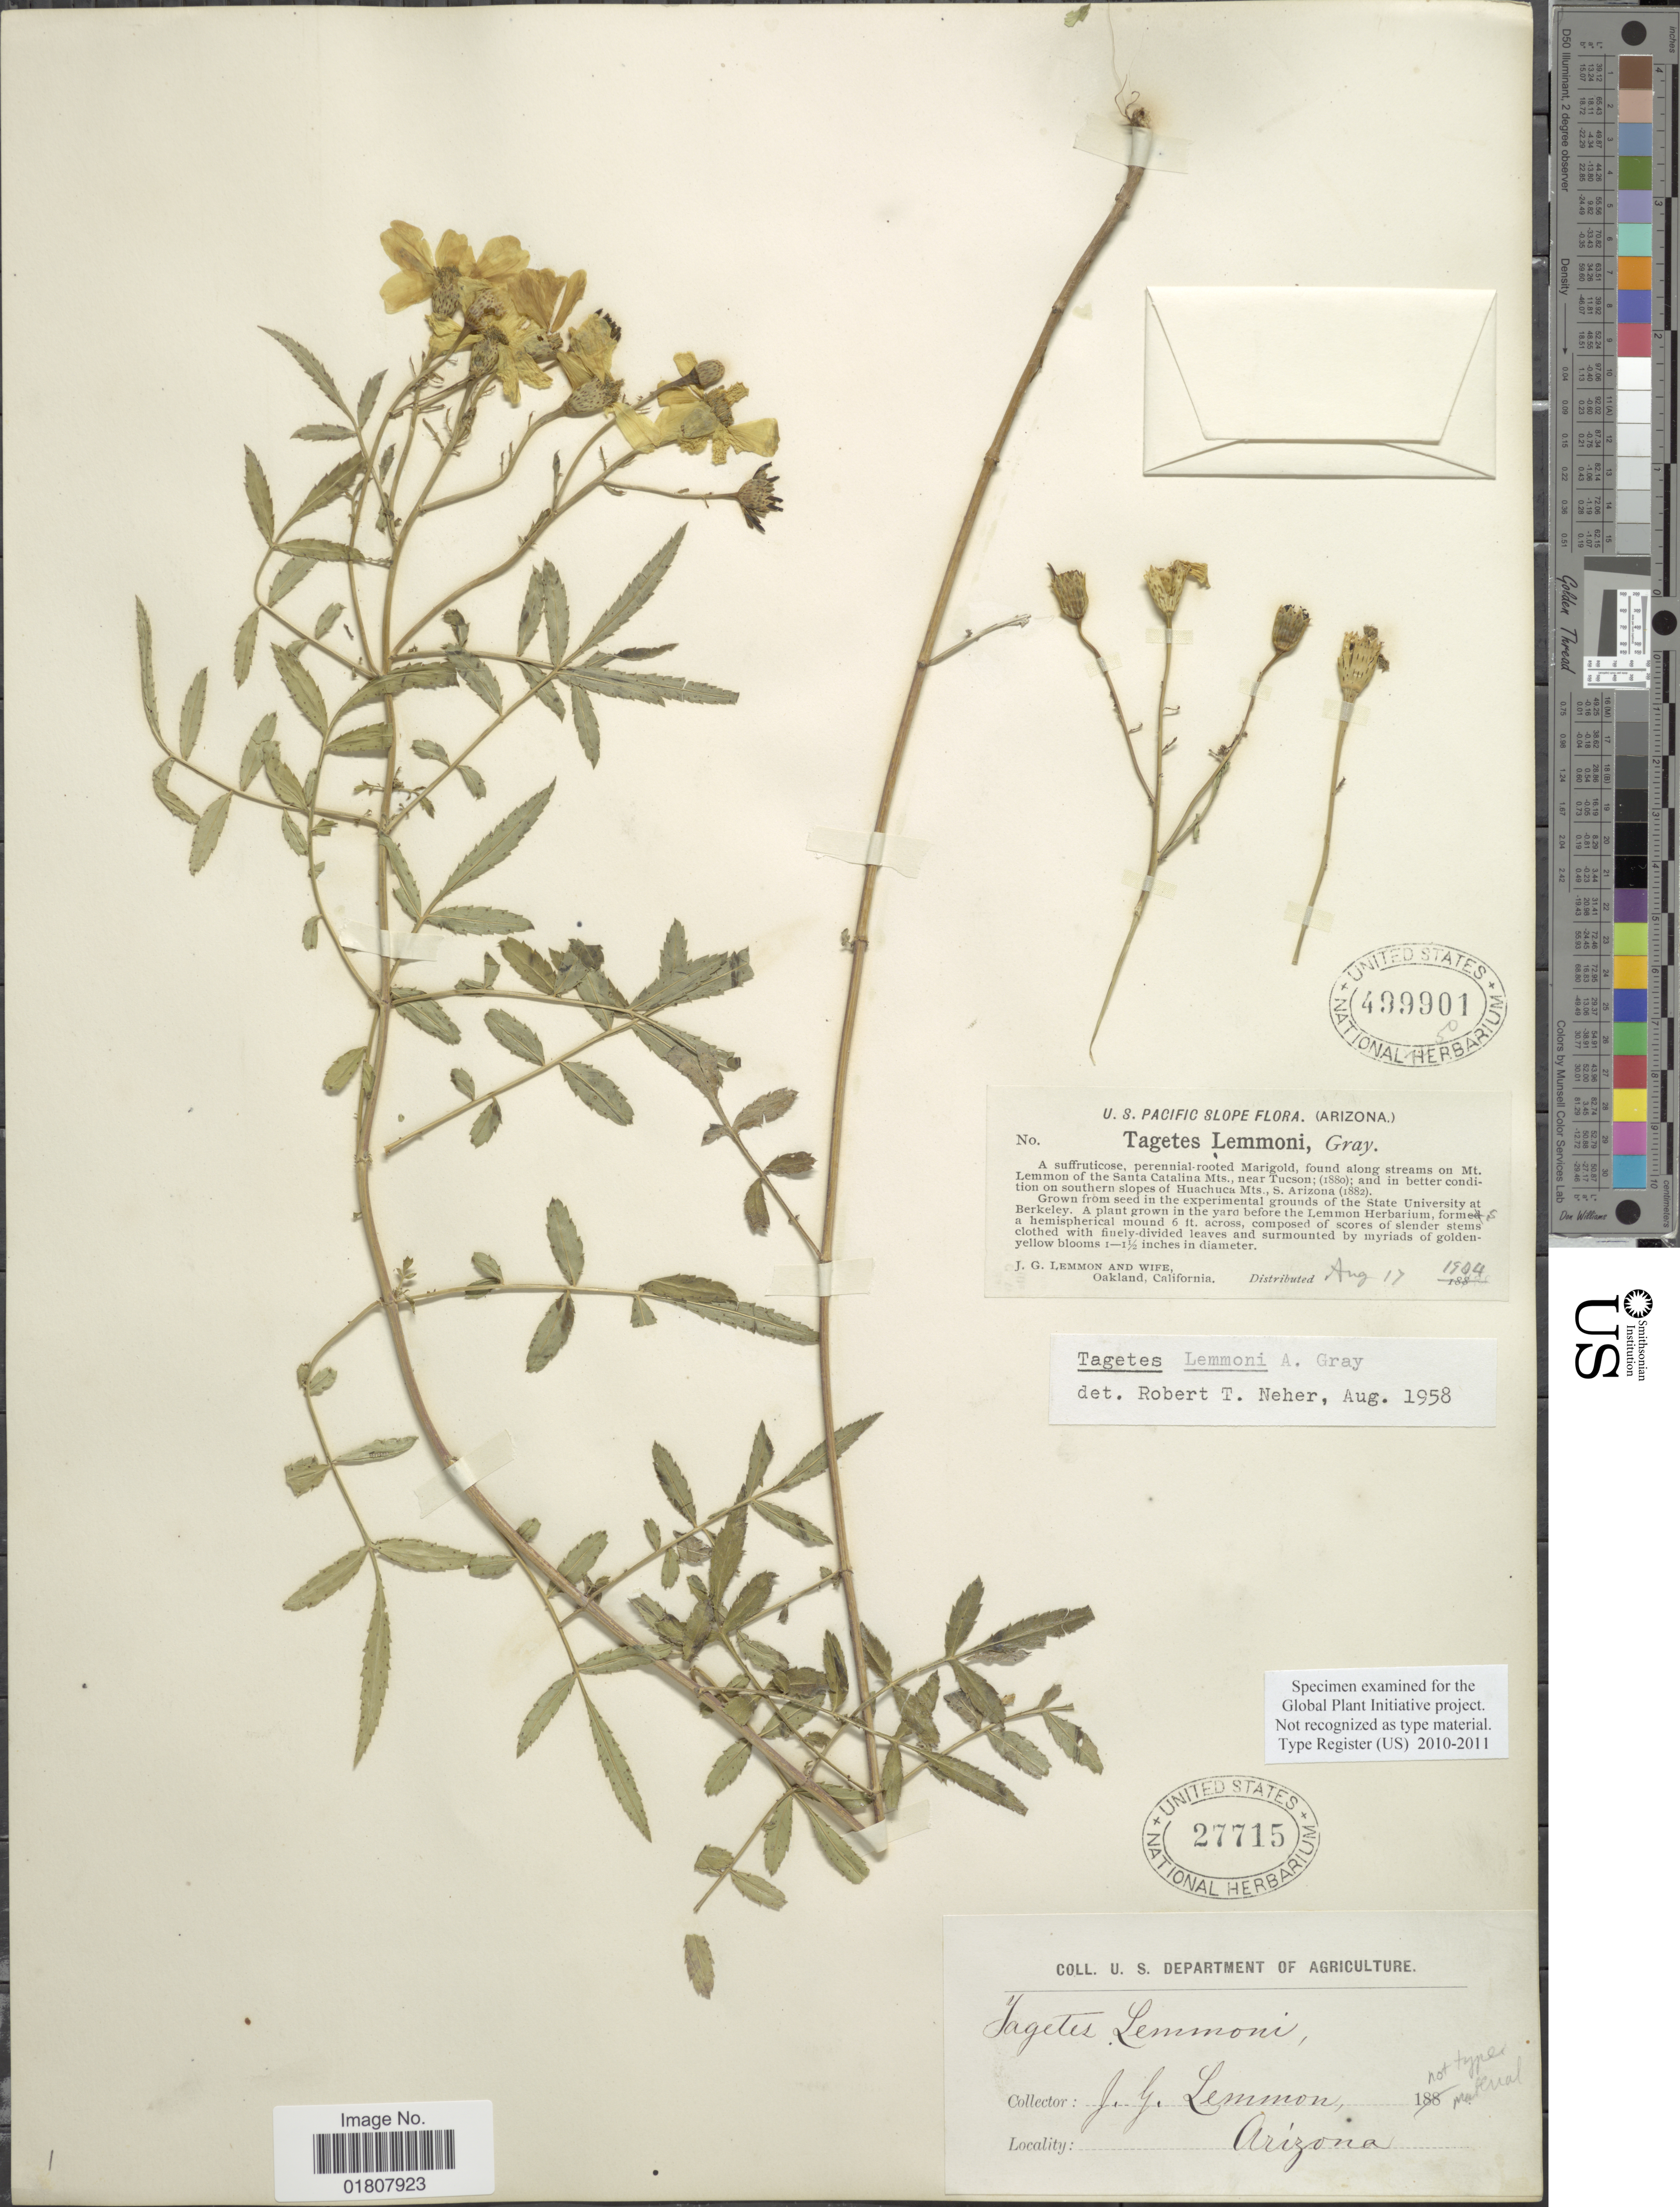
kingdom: Plantae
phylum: Tracheophyta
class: Magnoliopsida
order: Asterales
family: Asteraceae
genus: Tagetes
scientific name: Tagetes lemmonii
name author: A. Gray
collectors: J. Lemmon & Mrs. J. G. Lemmon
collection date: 1904-08-17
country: United States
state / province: Arizona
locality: U. S. Pacific Slope, Mt. Lemmon of the Santa Catalina Mts., near Tucson, southern slopes of Huachuca Mts., S. Arizona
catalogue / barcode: US 499901